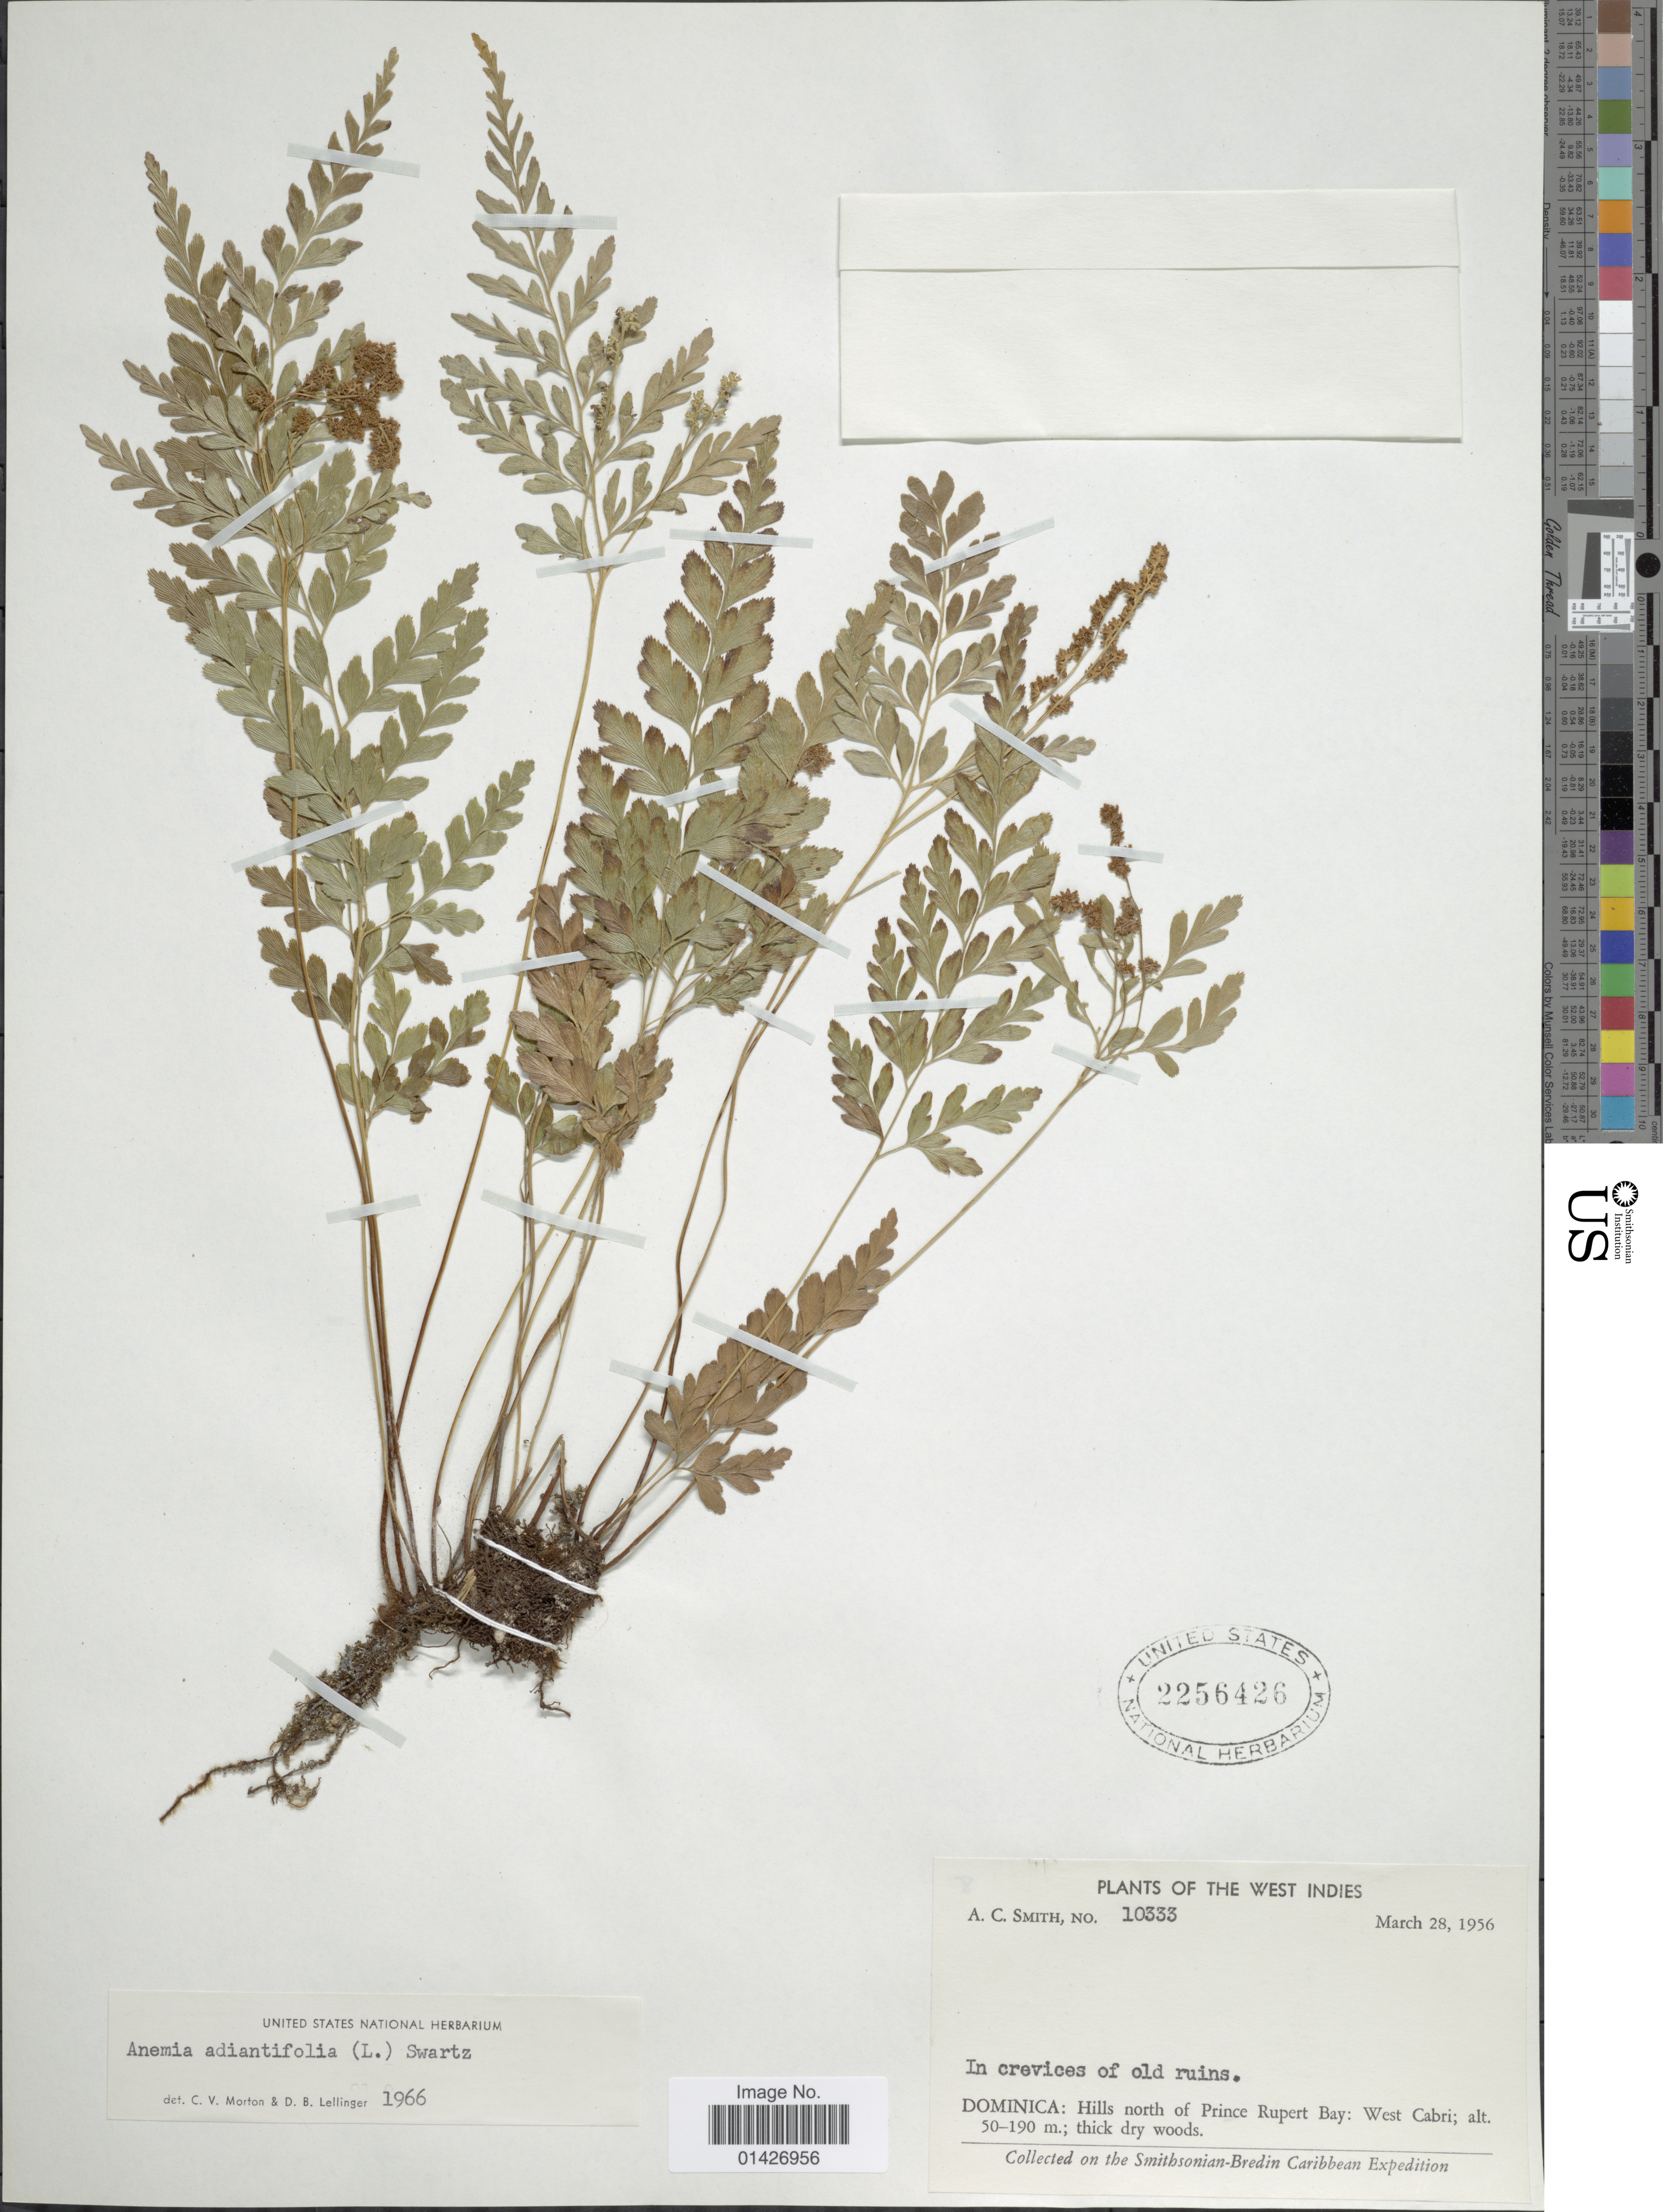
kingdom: Plantae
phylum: Tracheophyta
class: Polypodiopsida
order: Schizaeales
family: Anemiaceae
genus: Anemia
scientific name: Anemia adiantifolia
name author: (L.) Sw.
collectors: A. C. Smith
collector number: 10333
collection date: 1956-03-28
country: Dominica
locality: Hills north of Prince Rupert Bay: West Cabri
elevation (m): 50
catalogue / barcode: US 2256426